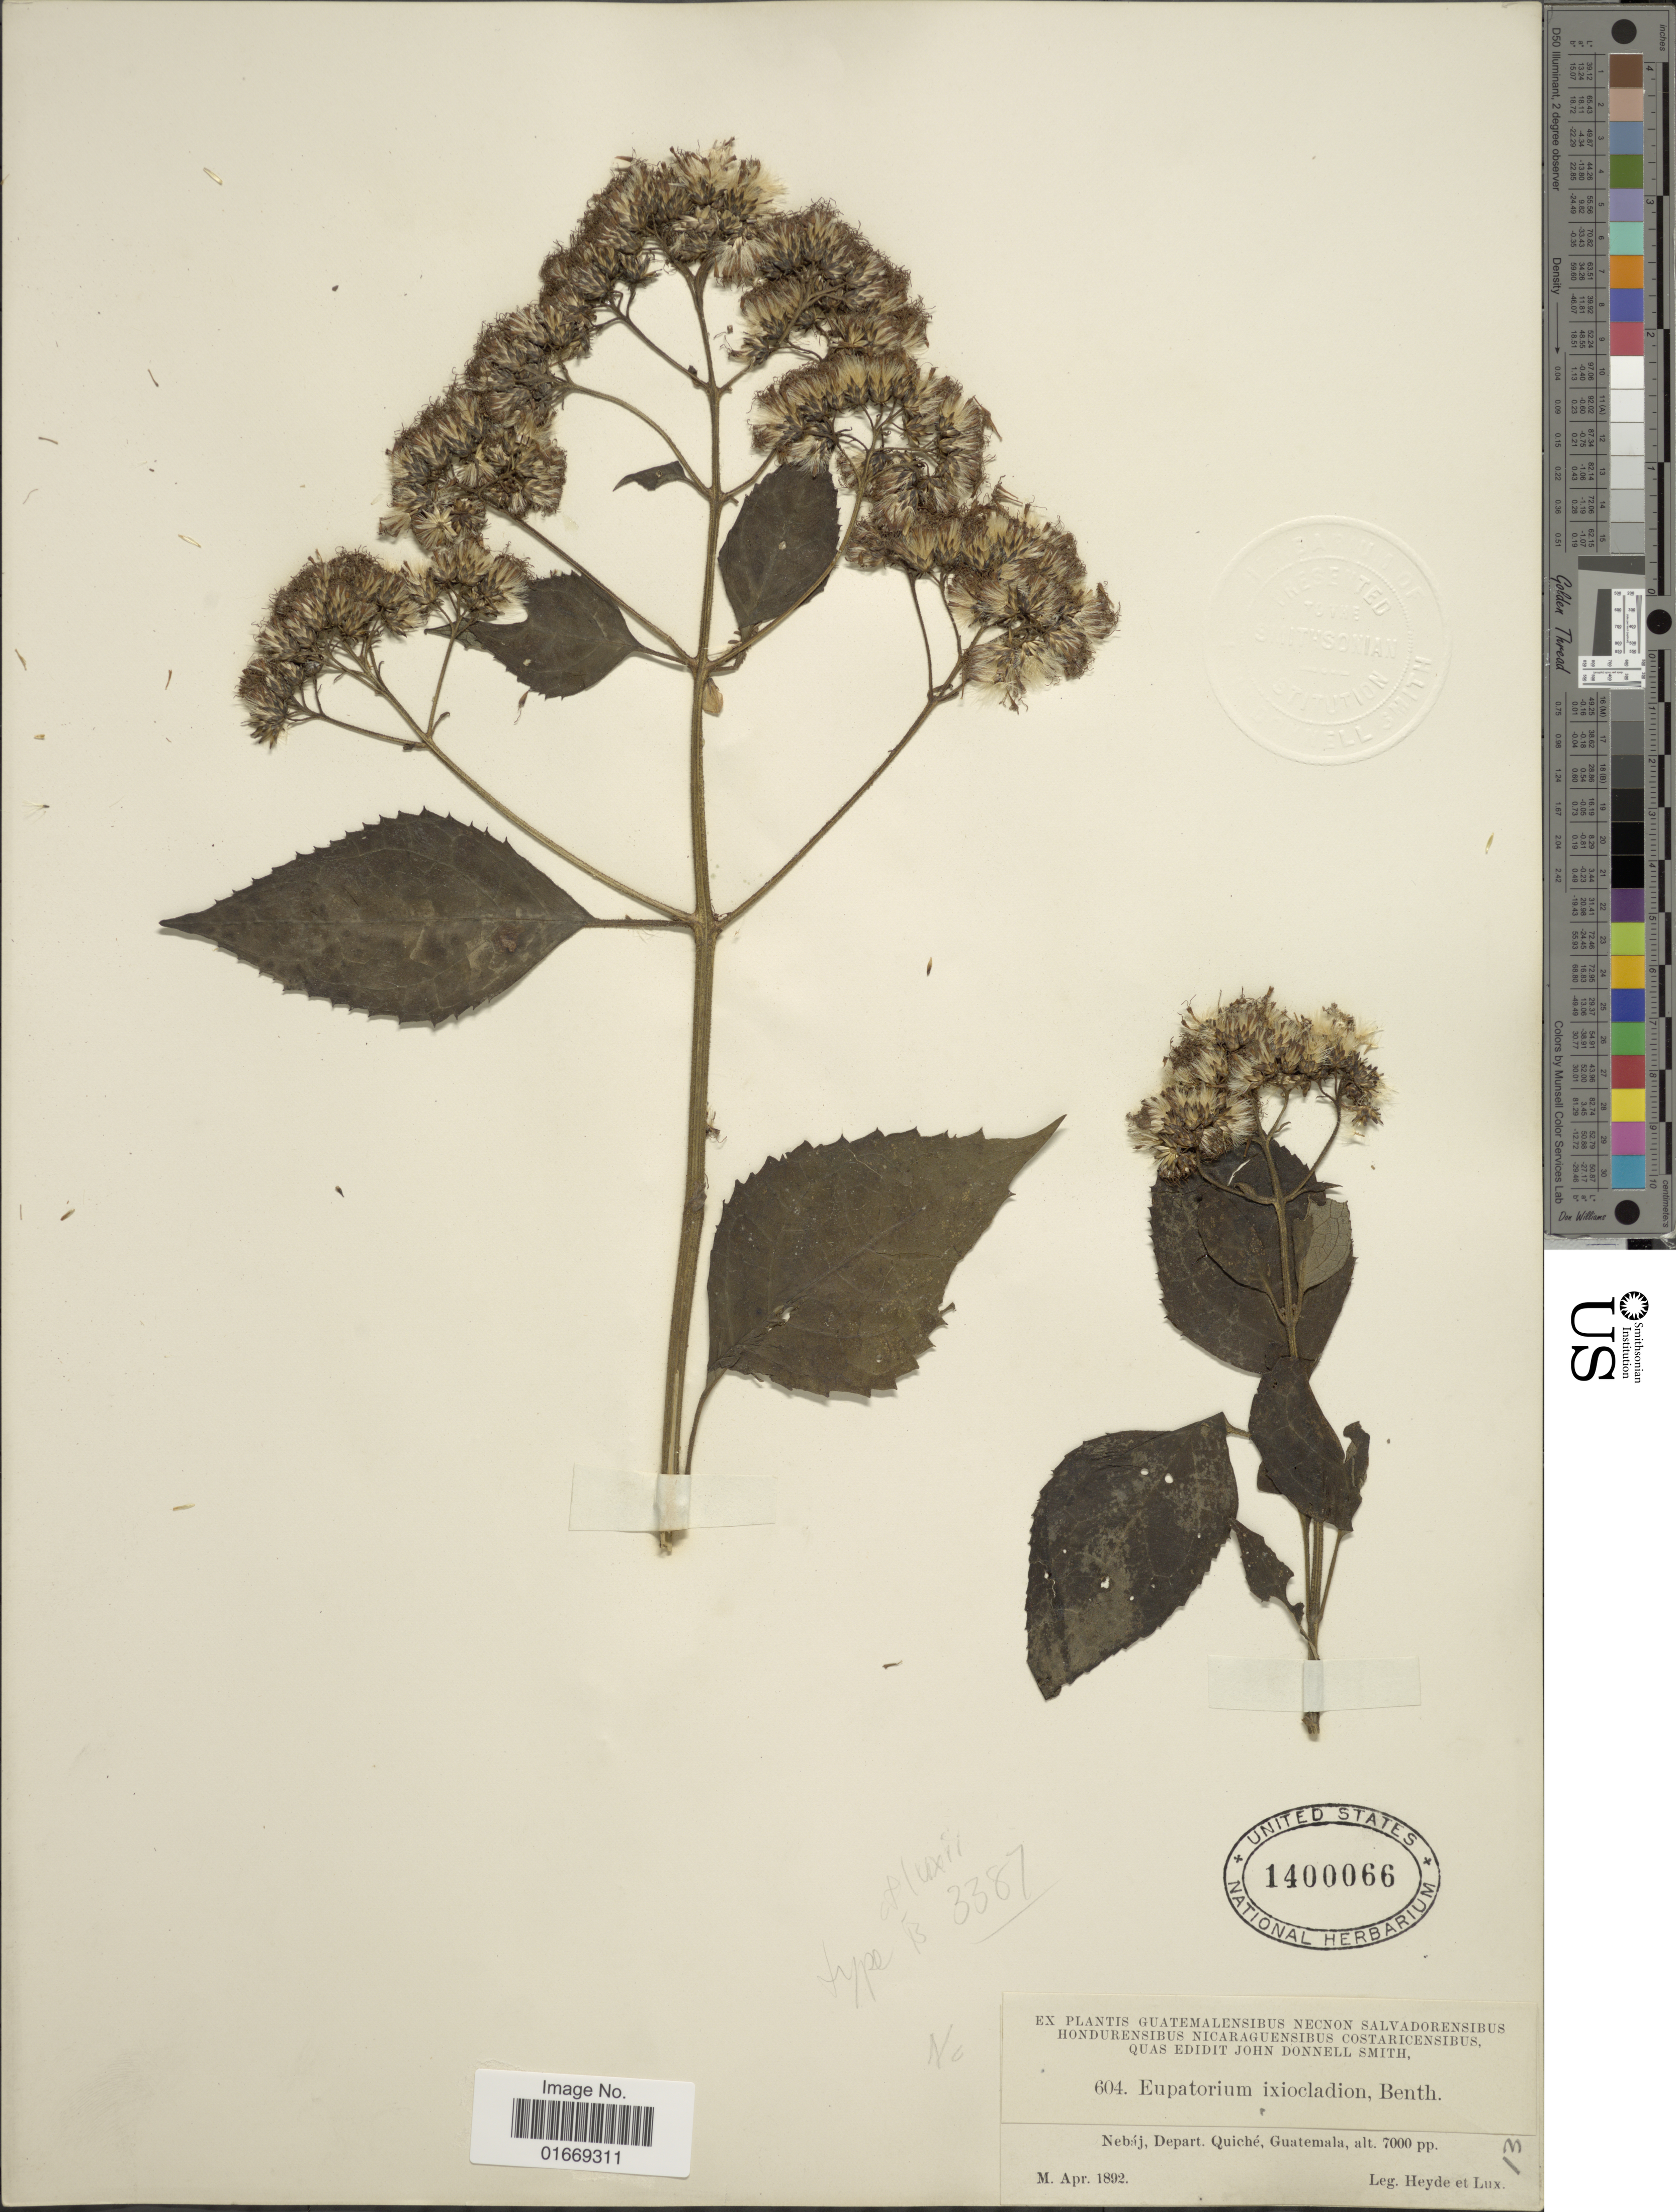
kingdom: Plantae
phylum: Tracheophyta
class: Magnoliopsida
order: Asterales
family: Asteraceae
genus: Bartlettina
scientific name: Bartlettina luxii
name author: (B.L. Rob.) R.M. King & H. Rob.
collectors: Heyde & Lux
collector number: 604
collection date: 1892-04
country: Guatemala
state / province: El Quiché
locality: Nebáj, Depart. Quiché, Guatemala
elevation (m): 2134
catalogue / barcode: US 1400066